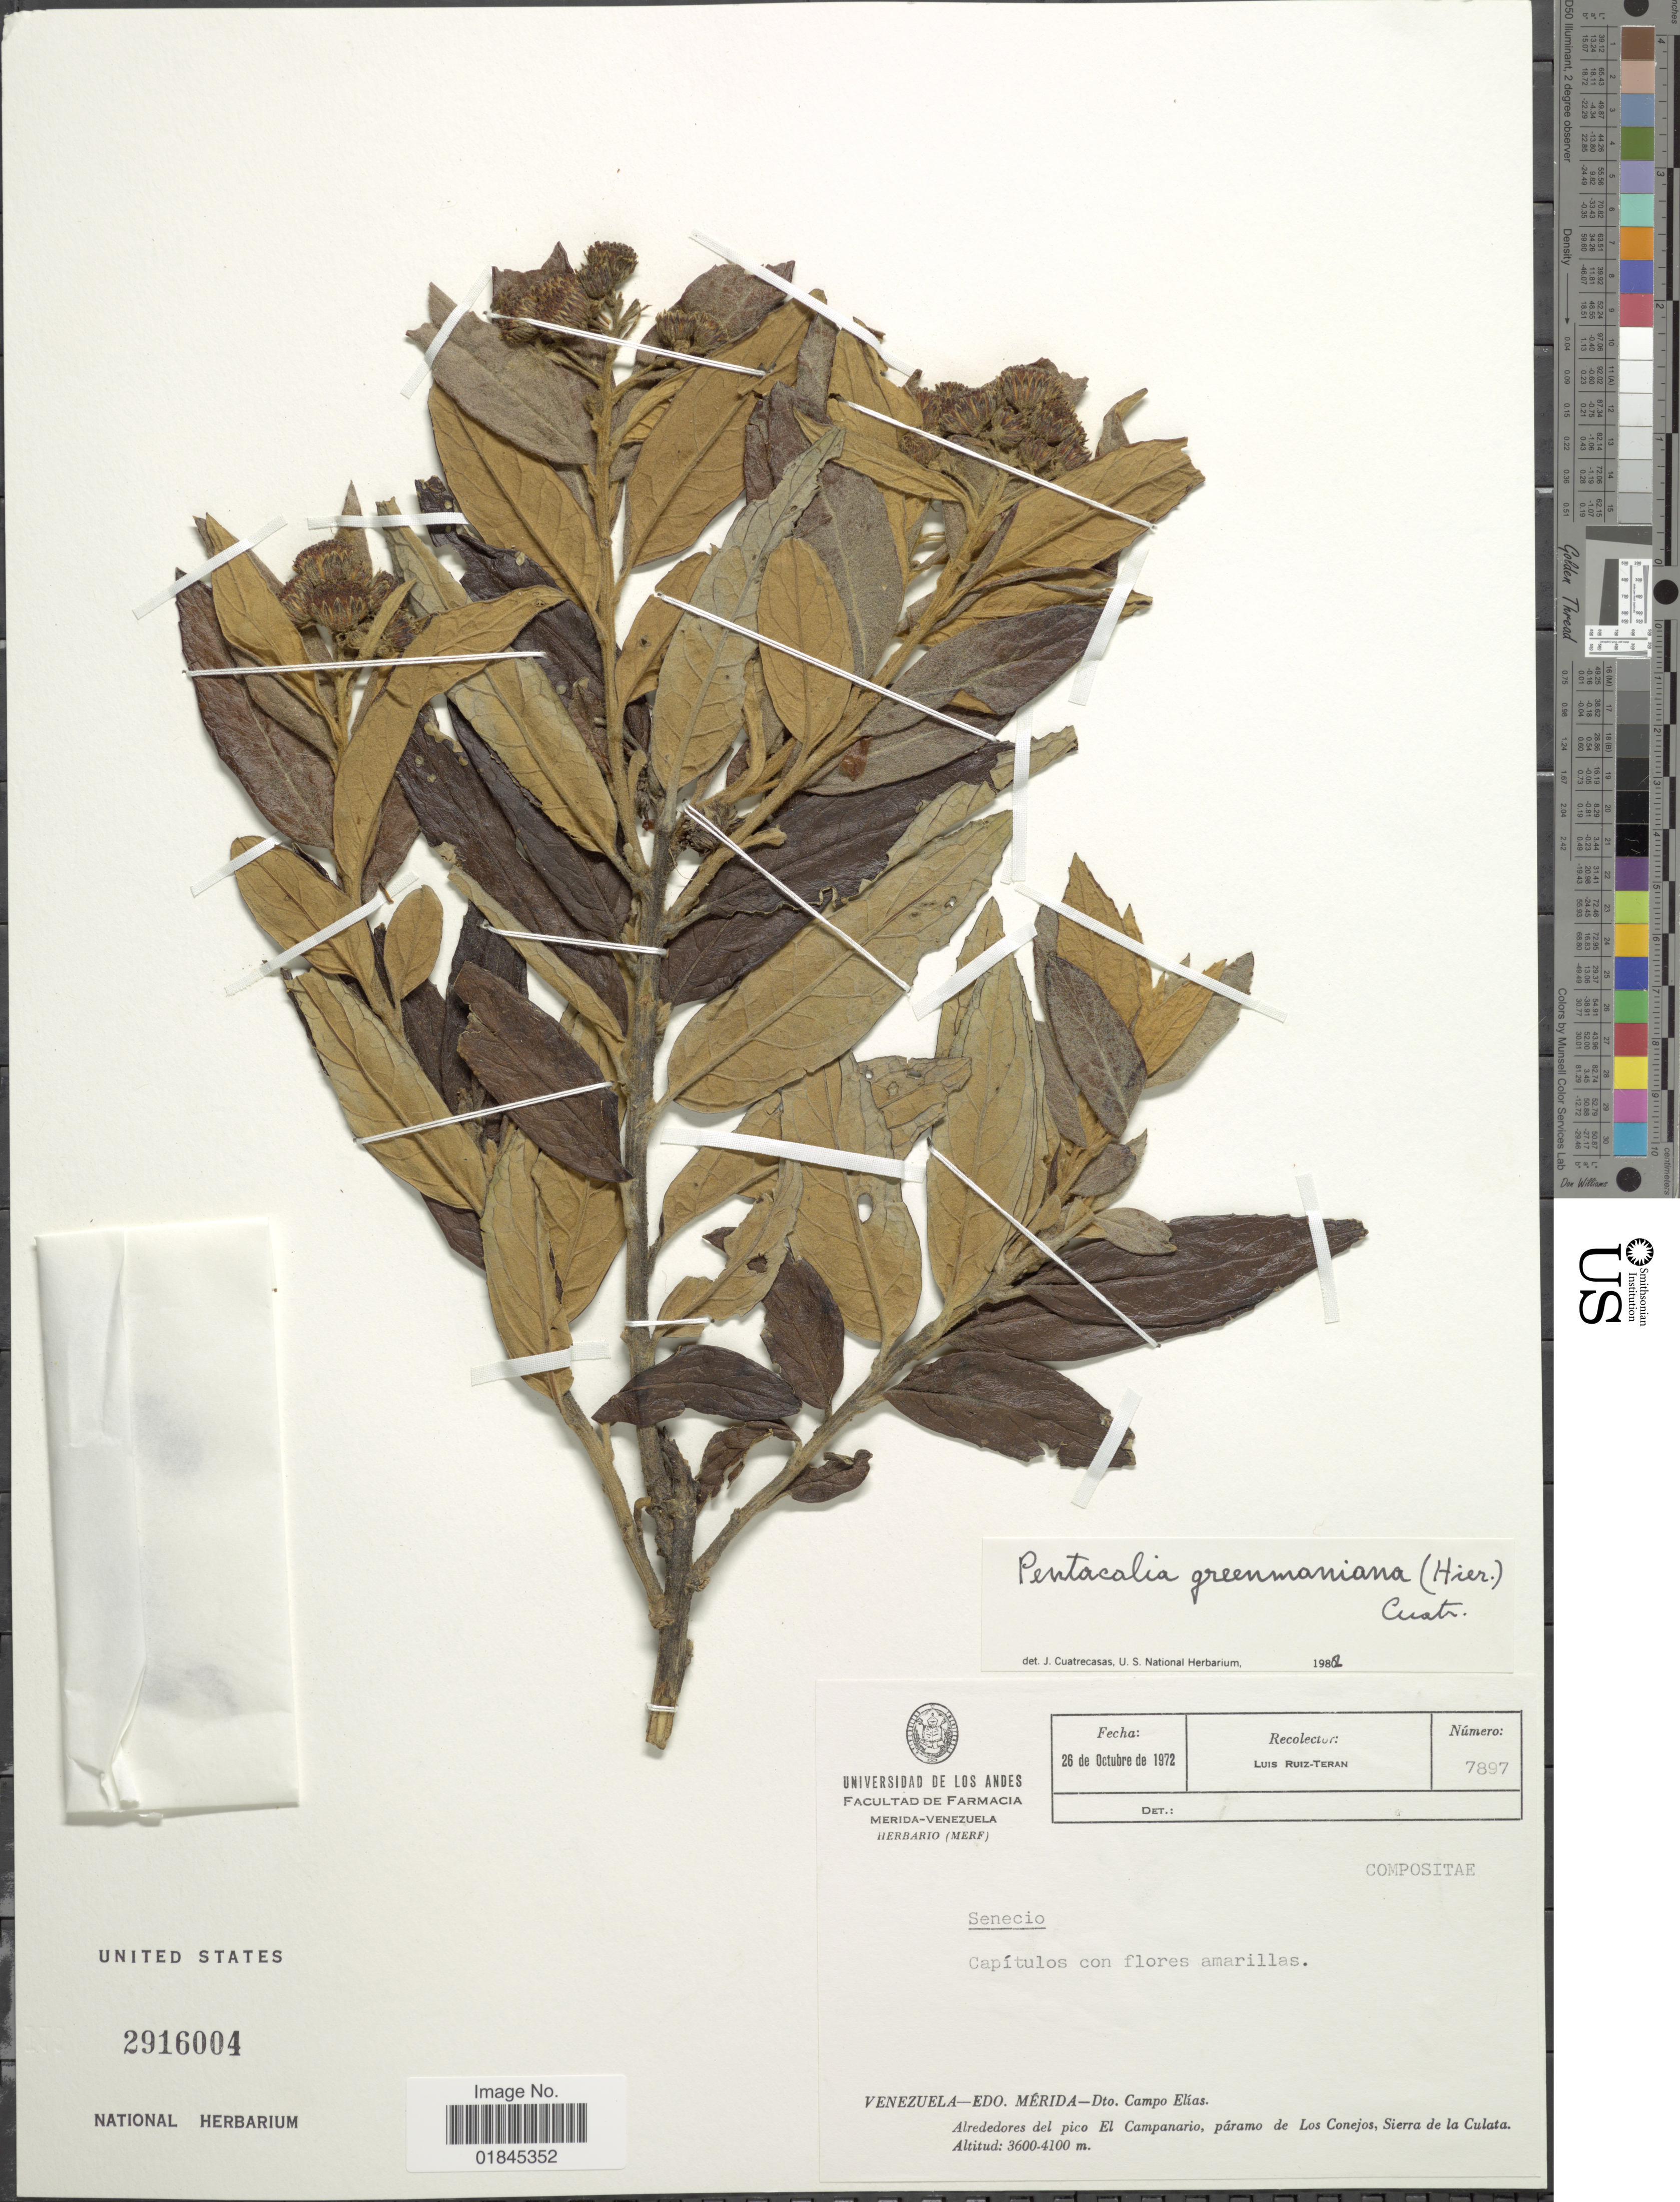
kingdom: Plantae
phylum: Tracheophyta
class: Magnoliopsida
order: Asterales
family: Asteraceae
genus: Pentacalia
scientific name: Pentacalia greenmaniana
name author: (Hieron.) Cuatrec.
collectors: L. E. Ruíz-Terán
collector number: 7897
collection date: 1972-10-26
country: Venezuela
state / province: Mérida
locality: Venezuela - Edo. Mérida - Dto. Campo Elias. Alrededores del pico El Campanario, páramo de Los Conejos, Sierra de la Culata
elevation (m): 3600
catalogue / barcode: US 2916004